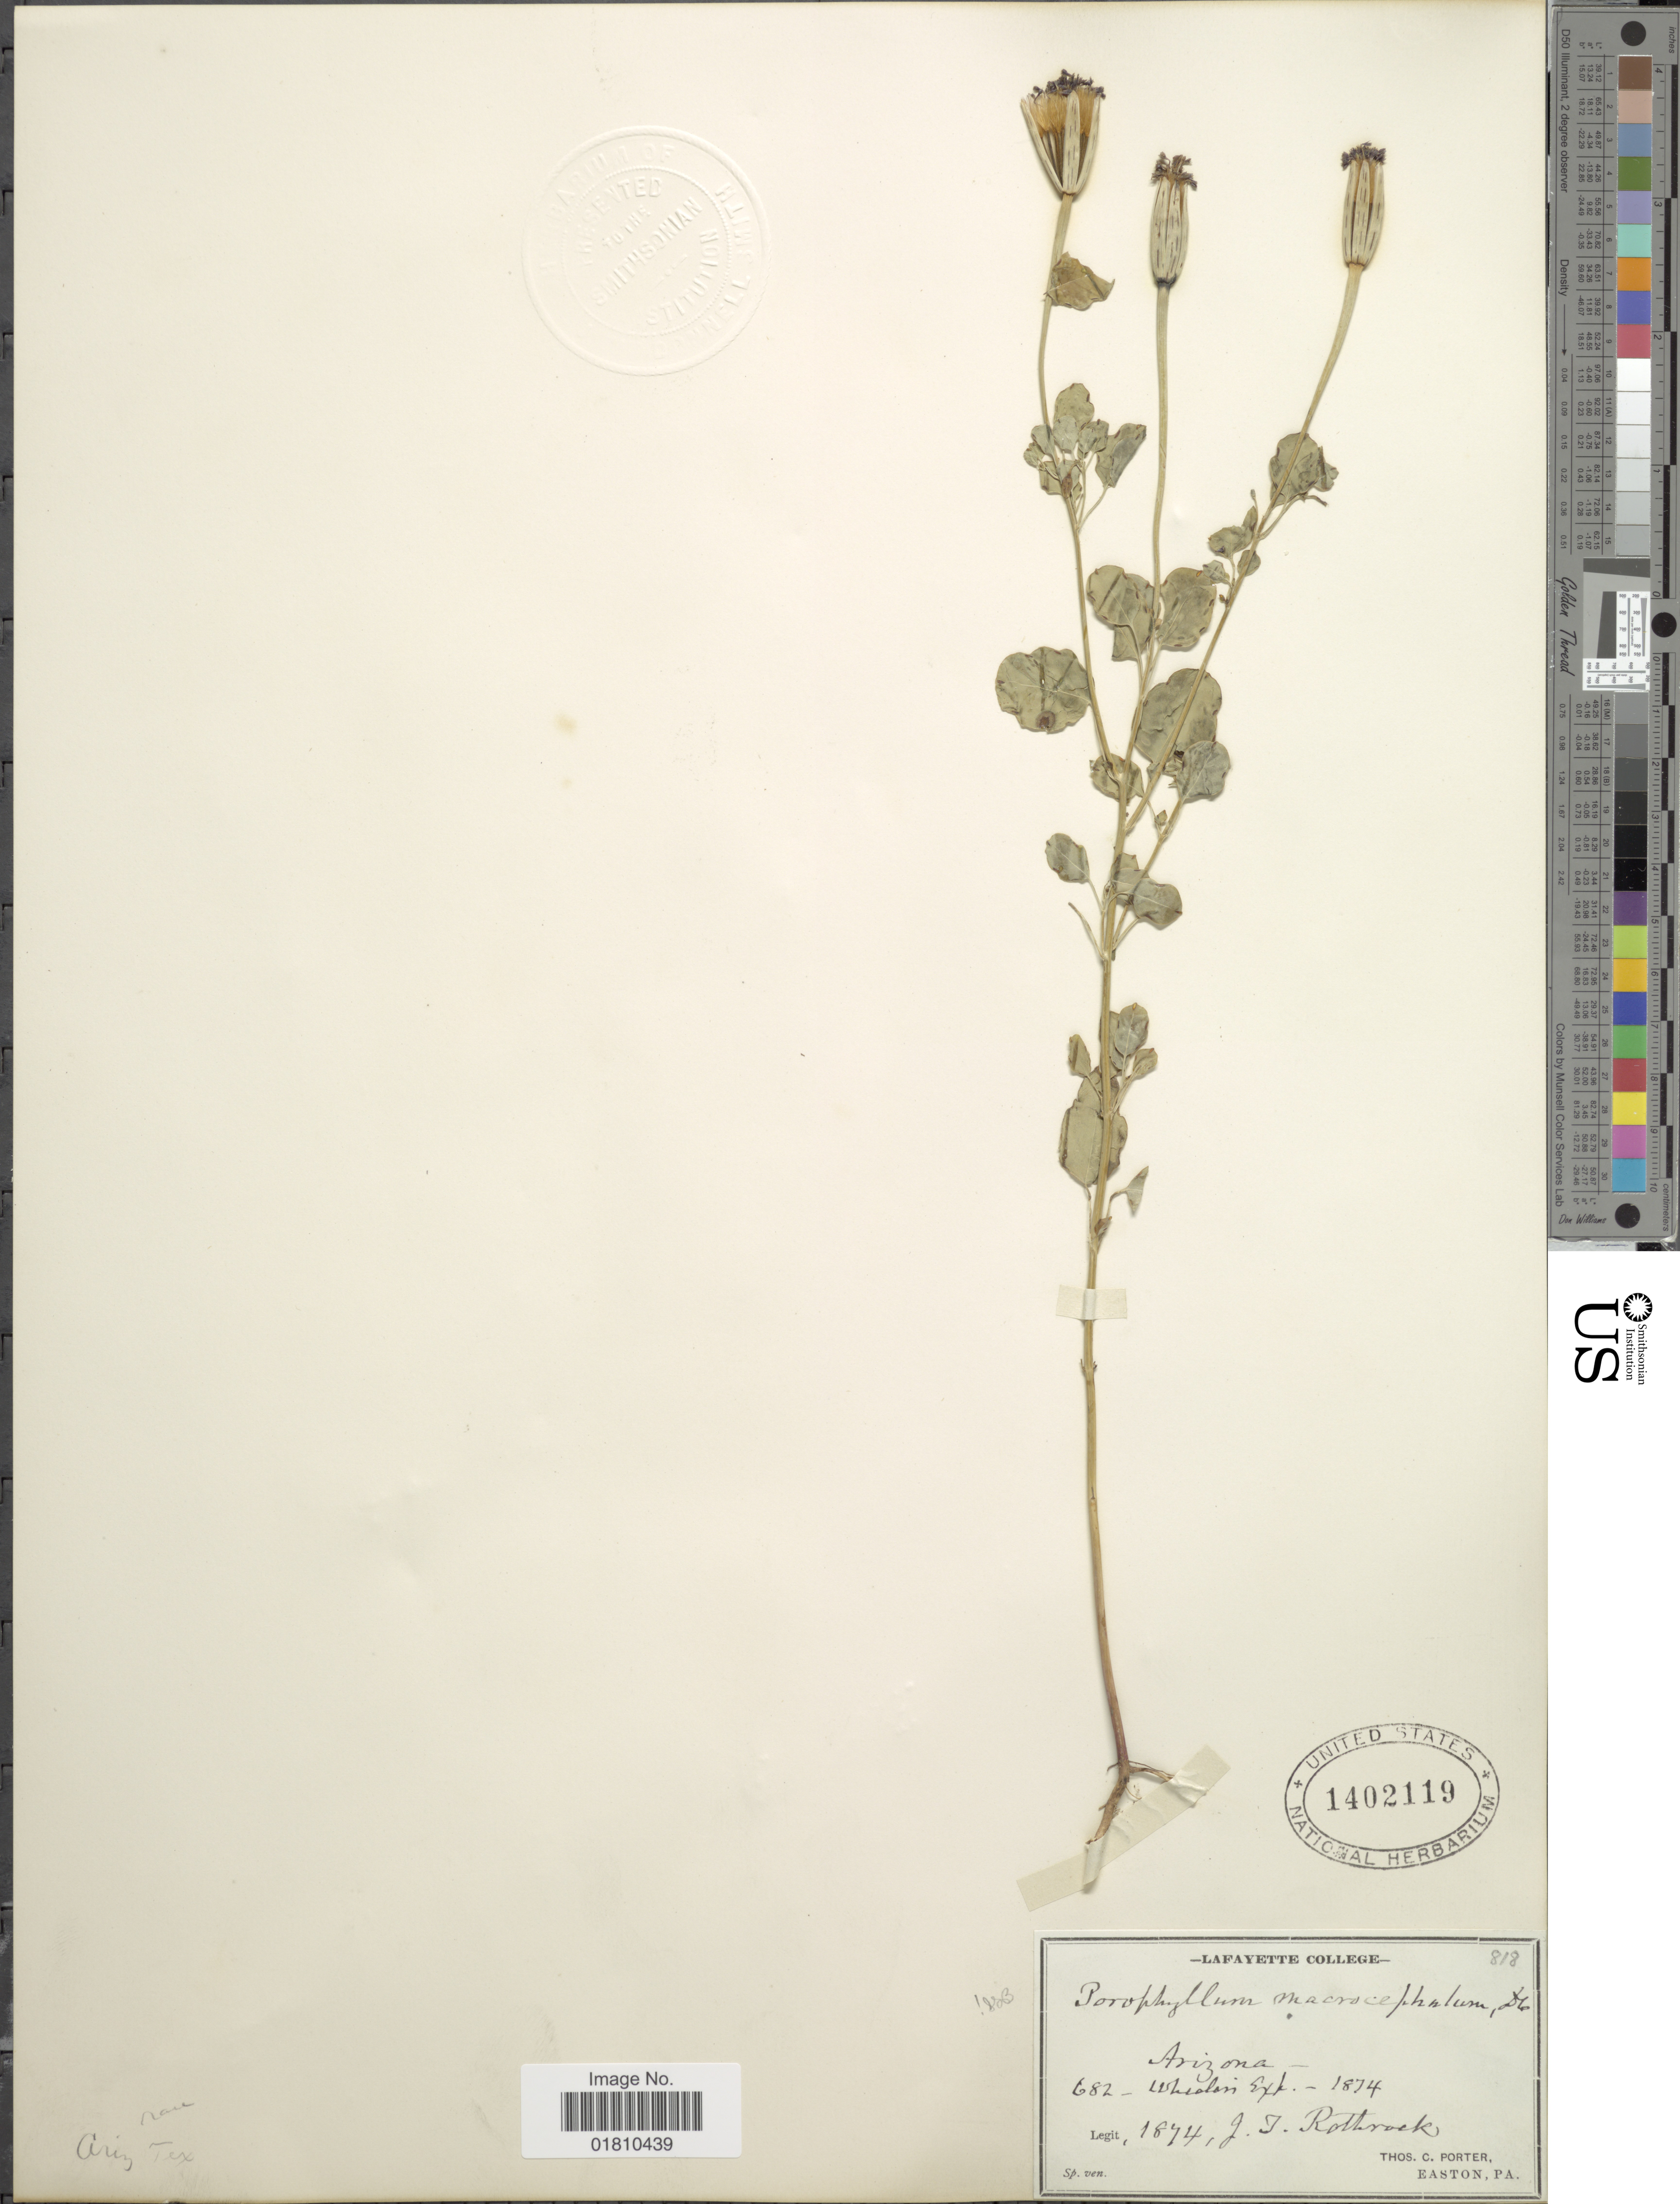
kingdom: Plantae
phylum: Tracheophyta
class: Magnoliopsida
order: Asterales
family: Asteraceae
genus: Porophyllum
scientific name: Porophyllum macrocephalum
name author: DC.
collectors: J. T. Rothrock & T. Porter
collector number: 682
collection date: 1874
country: United States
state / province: Arizona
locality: Wheeler Exp.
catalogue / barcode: US 1402119